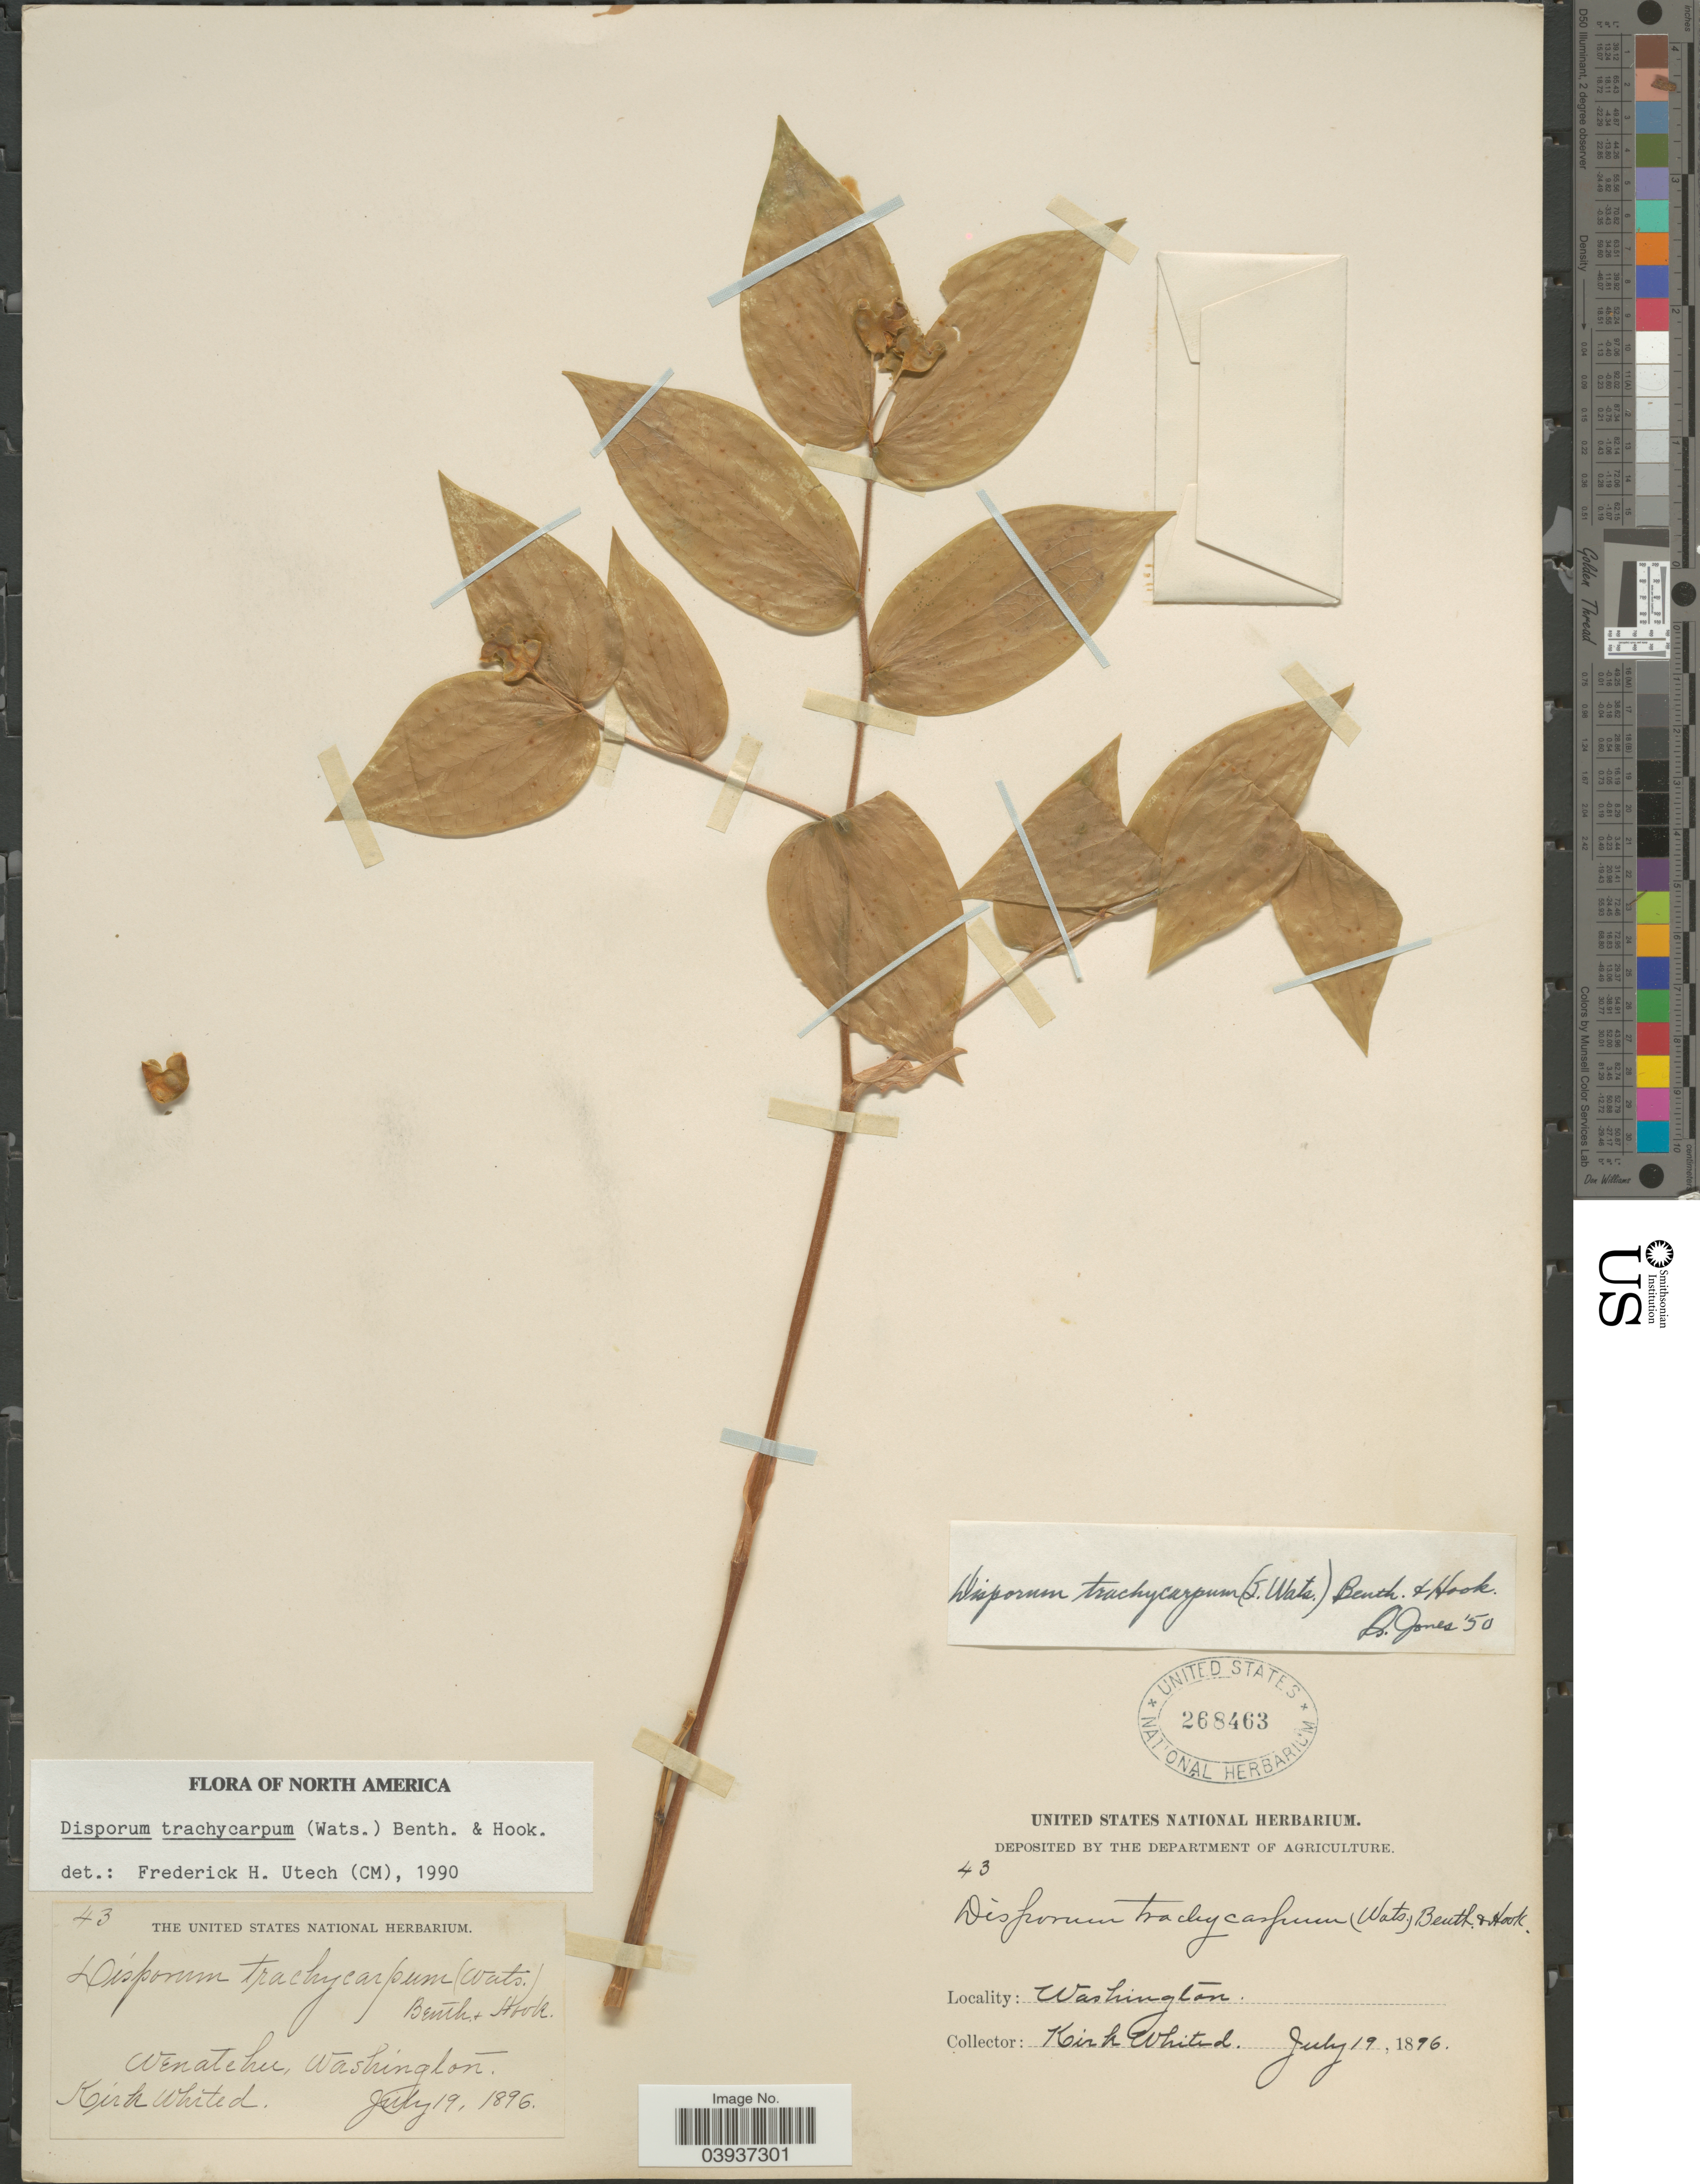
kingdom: Plantae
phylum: Tracheophyta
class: Liliopsida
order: Liliales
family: Colchicaceae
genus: Disporum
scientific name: Disporum trachycarpum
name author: (S. Watson) Benth. & Hook. f.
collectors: K. Whited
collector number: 43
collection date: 1896-07-19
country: United States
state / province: Washington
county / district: Chelan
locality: Wenatchee.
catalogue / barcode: US 268463